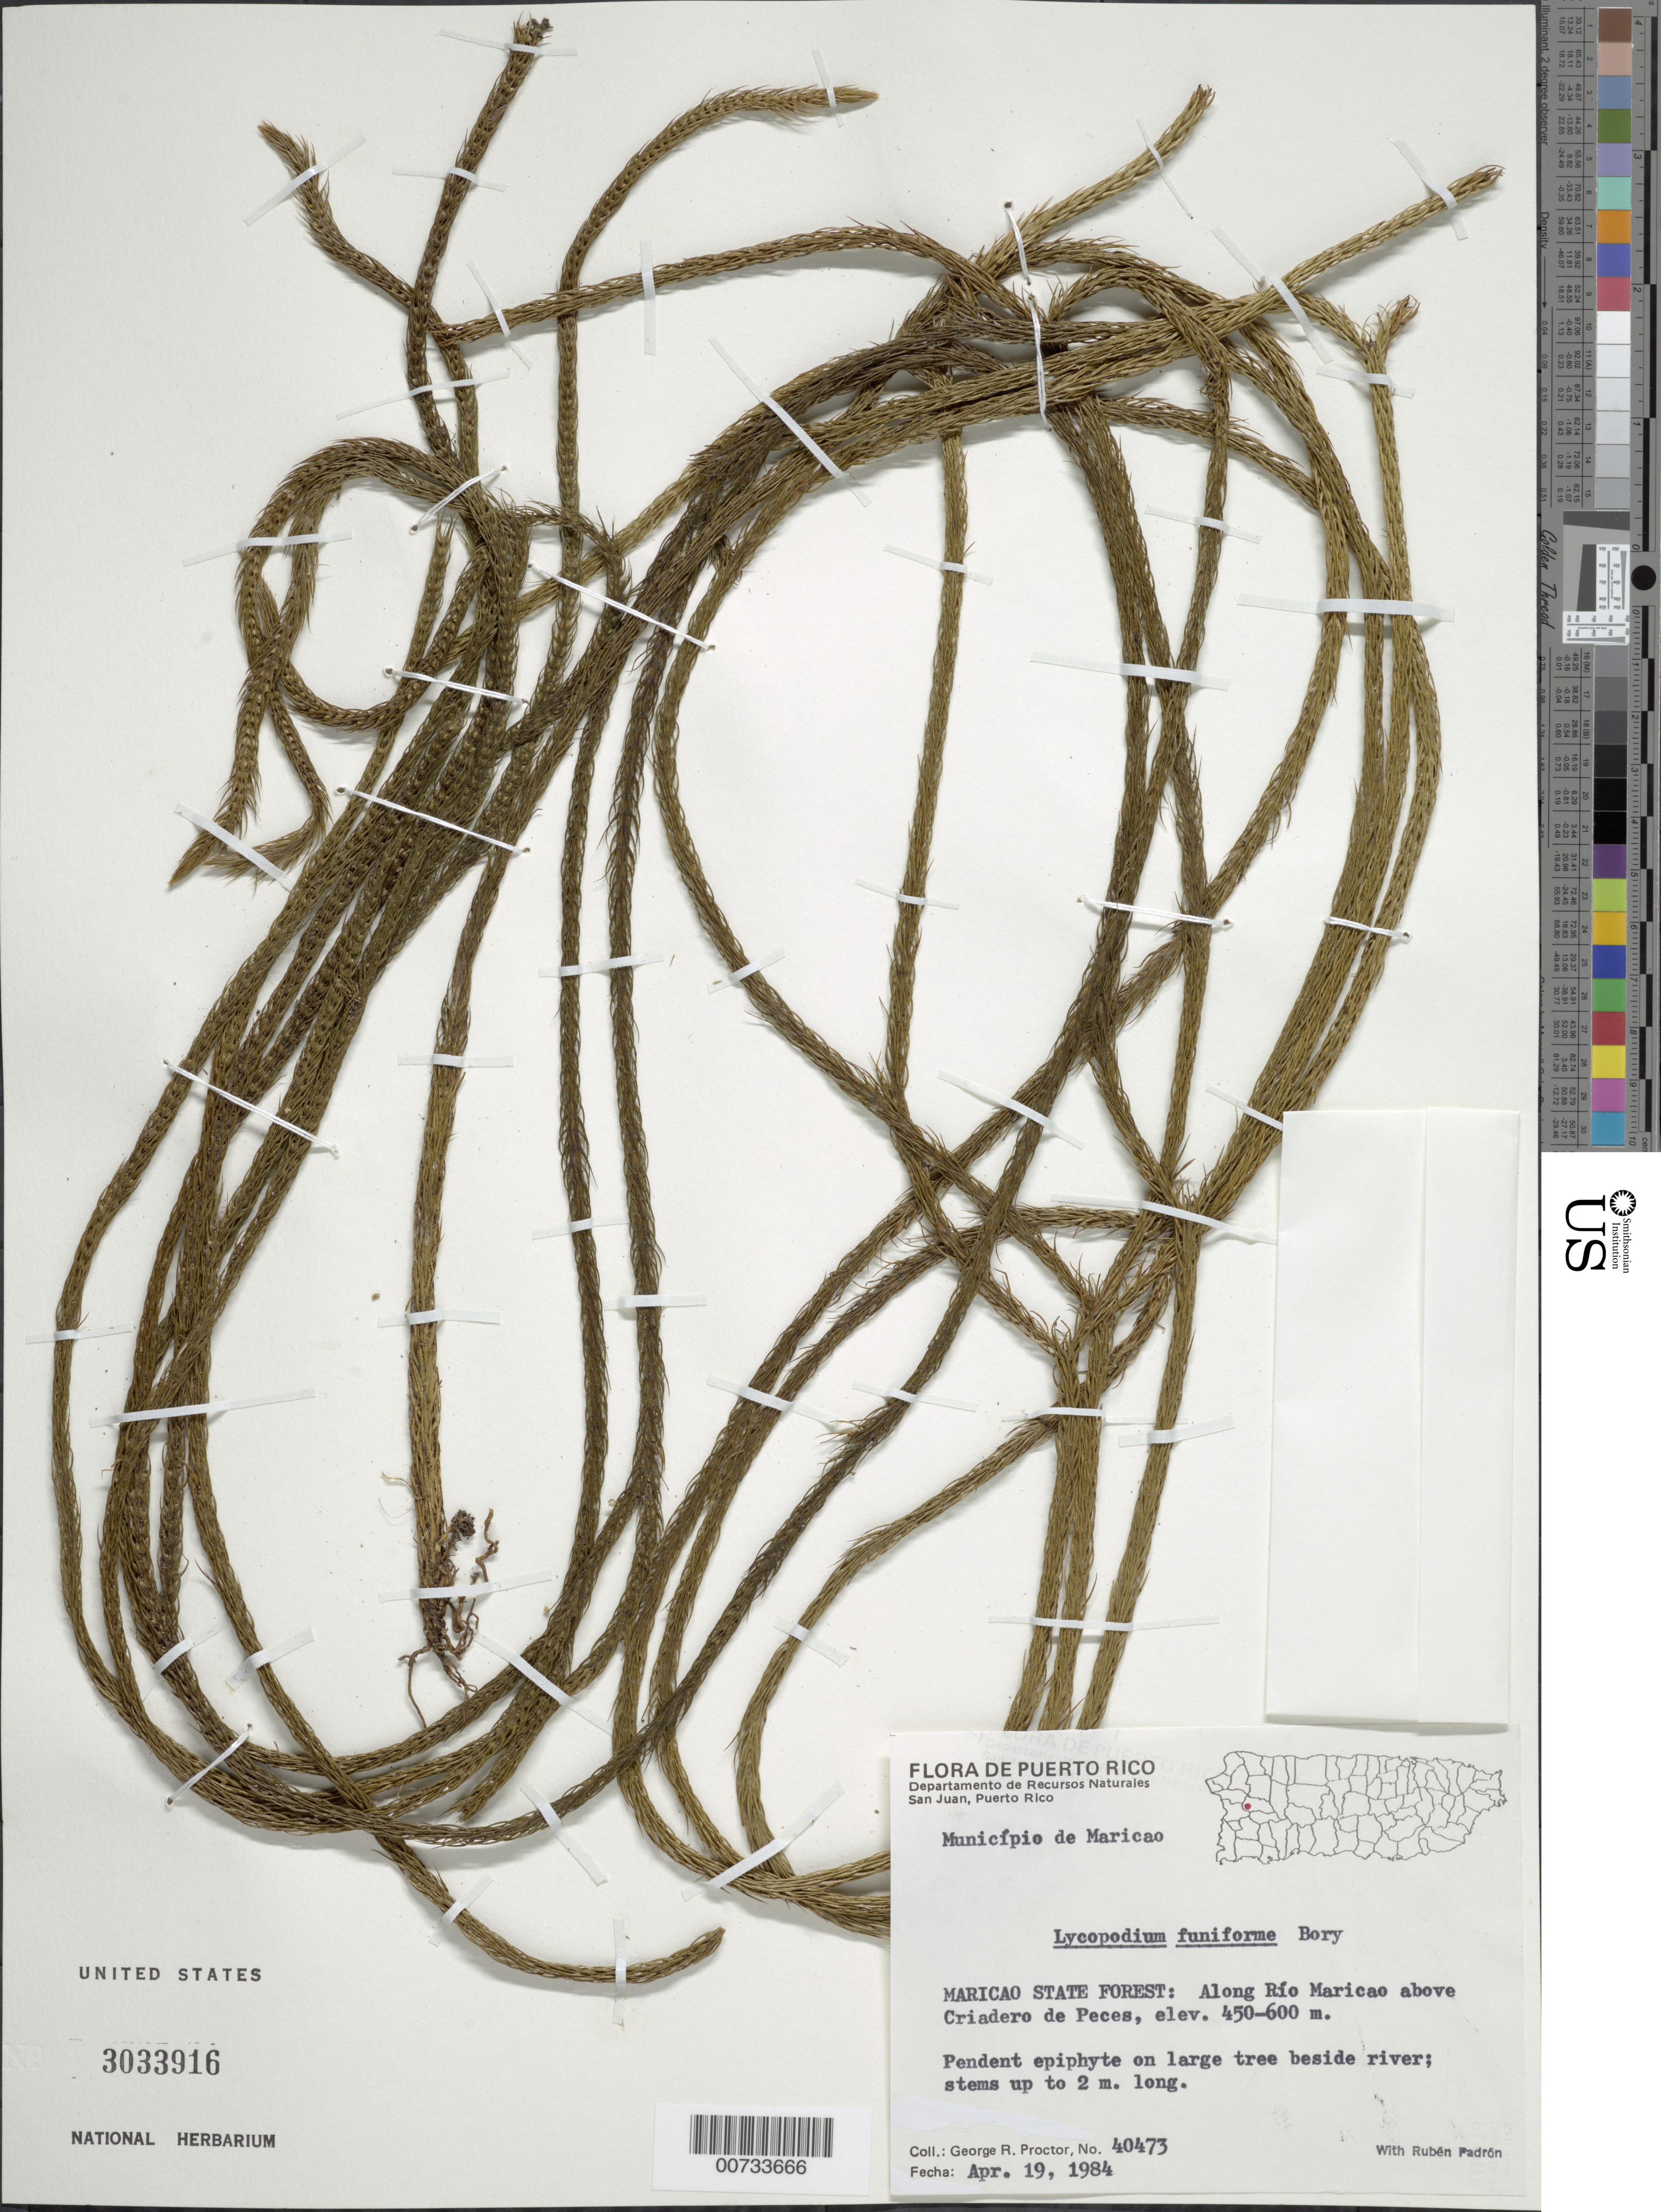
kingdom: Plantae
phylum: Tracheophyta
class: Lycopodiopsida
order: Lycopodiales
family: Lycopodiaceae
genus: Phlegmariurus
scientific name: Phlegmariurus funiformis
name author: (Cham. & Spring) B. Øllg.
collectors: G. R. Proctor & R. Padrón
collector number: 40473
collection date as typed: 19 Apr 1984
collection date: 1984-04-19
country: Puerto Rico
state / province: Maricao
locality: Maricao State Forest: Along Rio Maricao above Criadero de Peces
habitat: On large tree beside river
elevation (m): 450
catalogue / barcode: US 3033916